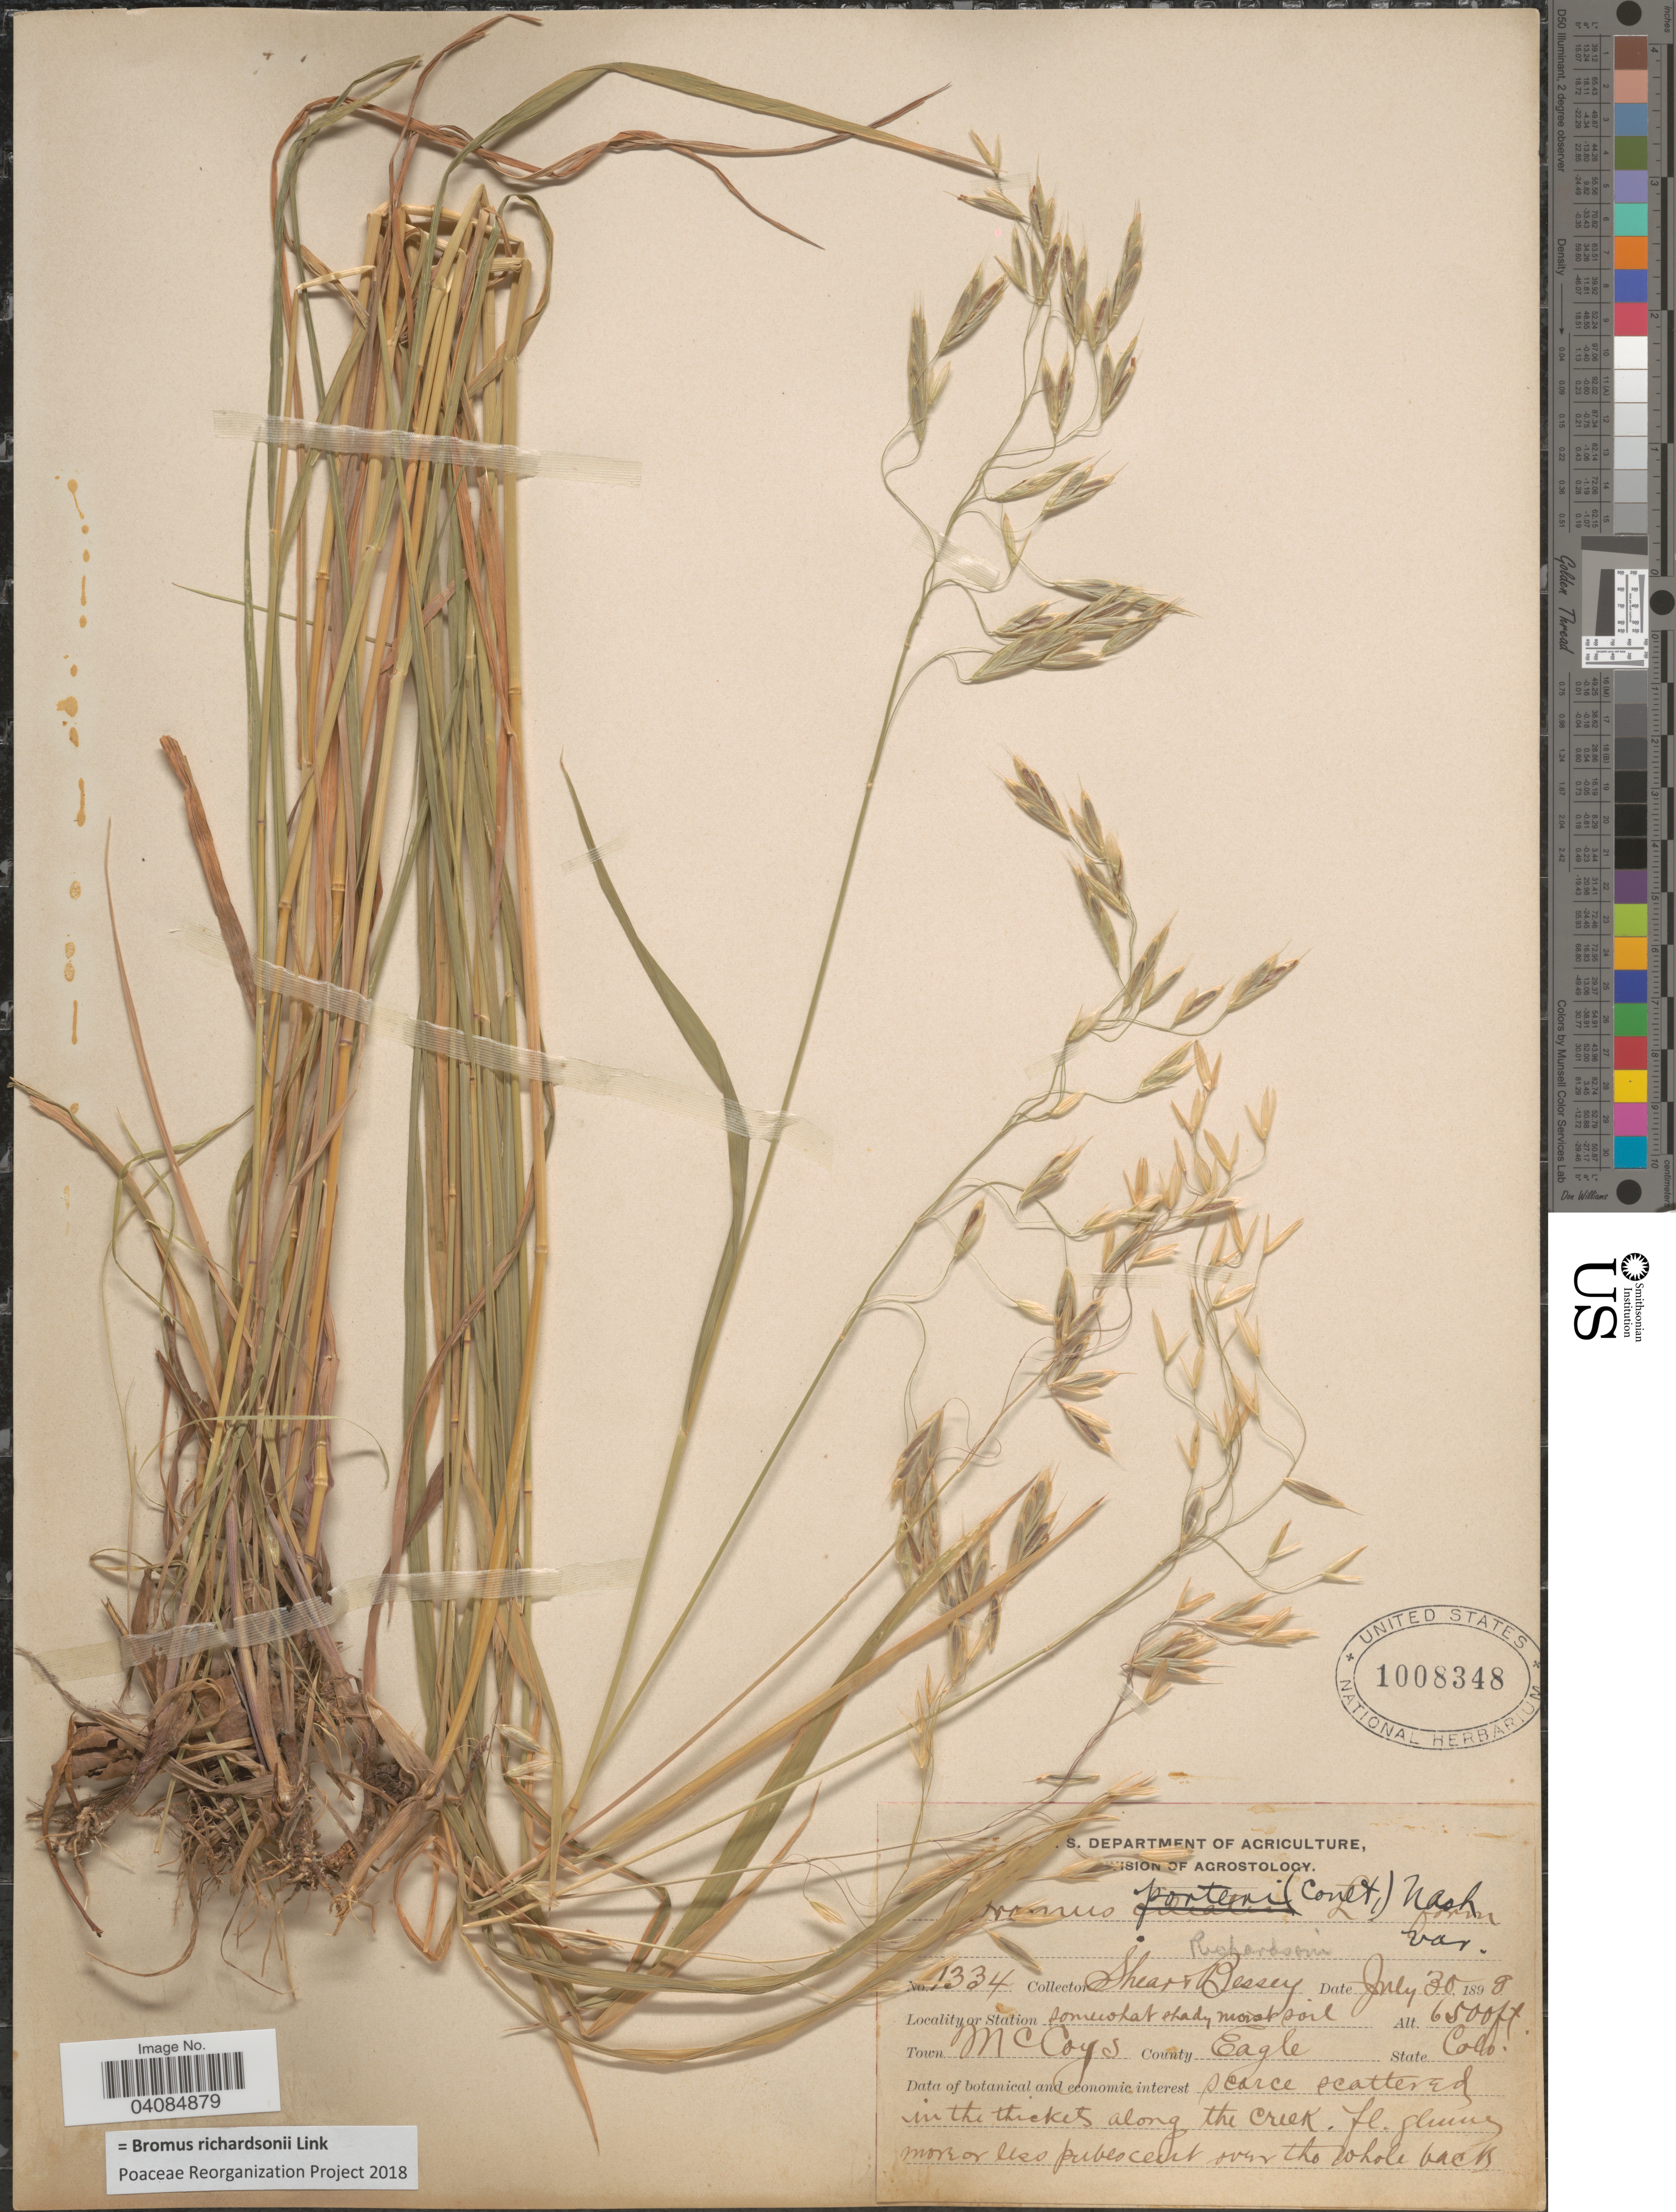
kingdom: Plantae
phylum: Tracheophyta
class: Liliopsida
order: Poales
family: Poaceae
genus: Bromus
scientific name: Bromus racemosus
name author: L.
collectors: -- Shear & -. Bessey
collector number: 1334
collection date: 1898-07-30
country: United States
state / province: Colorado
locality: Town McCoys. County Eagle.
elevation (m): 1981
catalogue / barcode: US 1008348